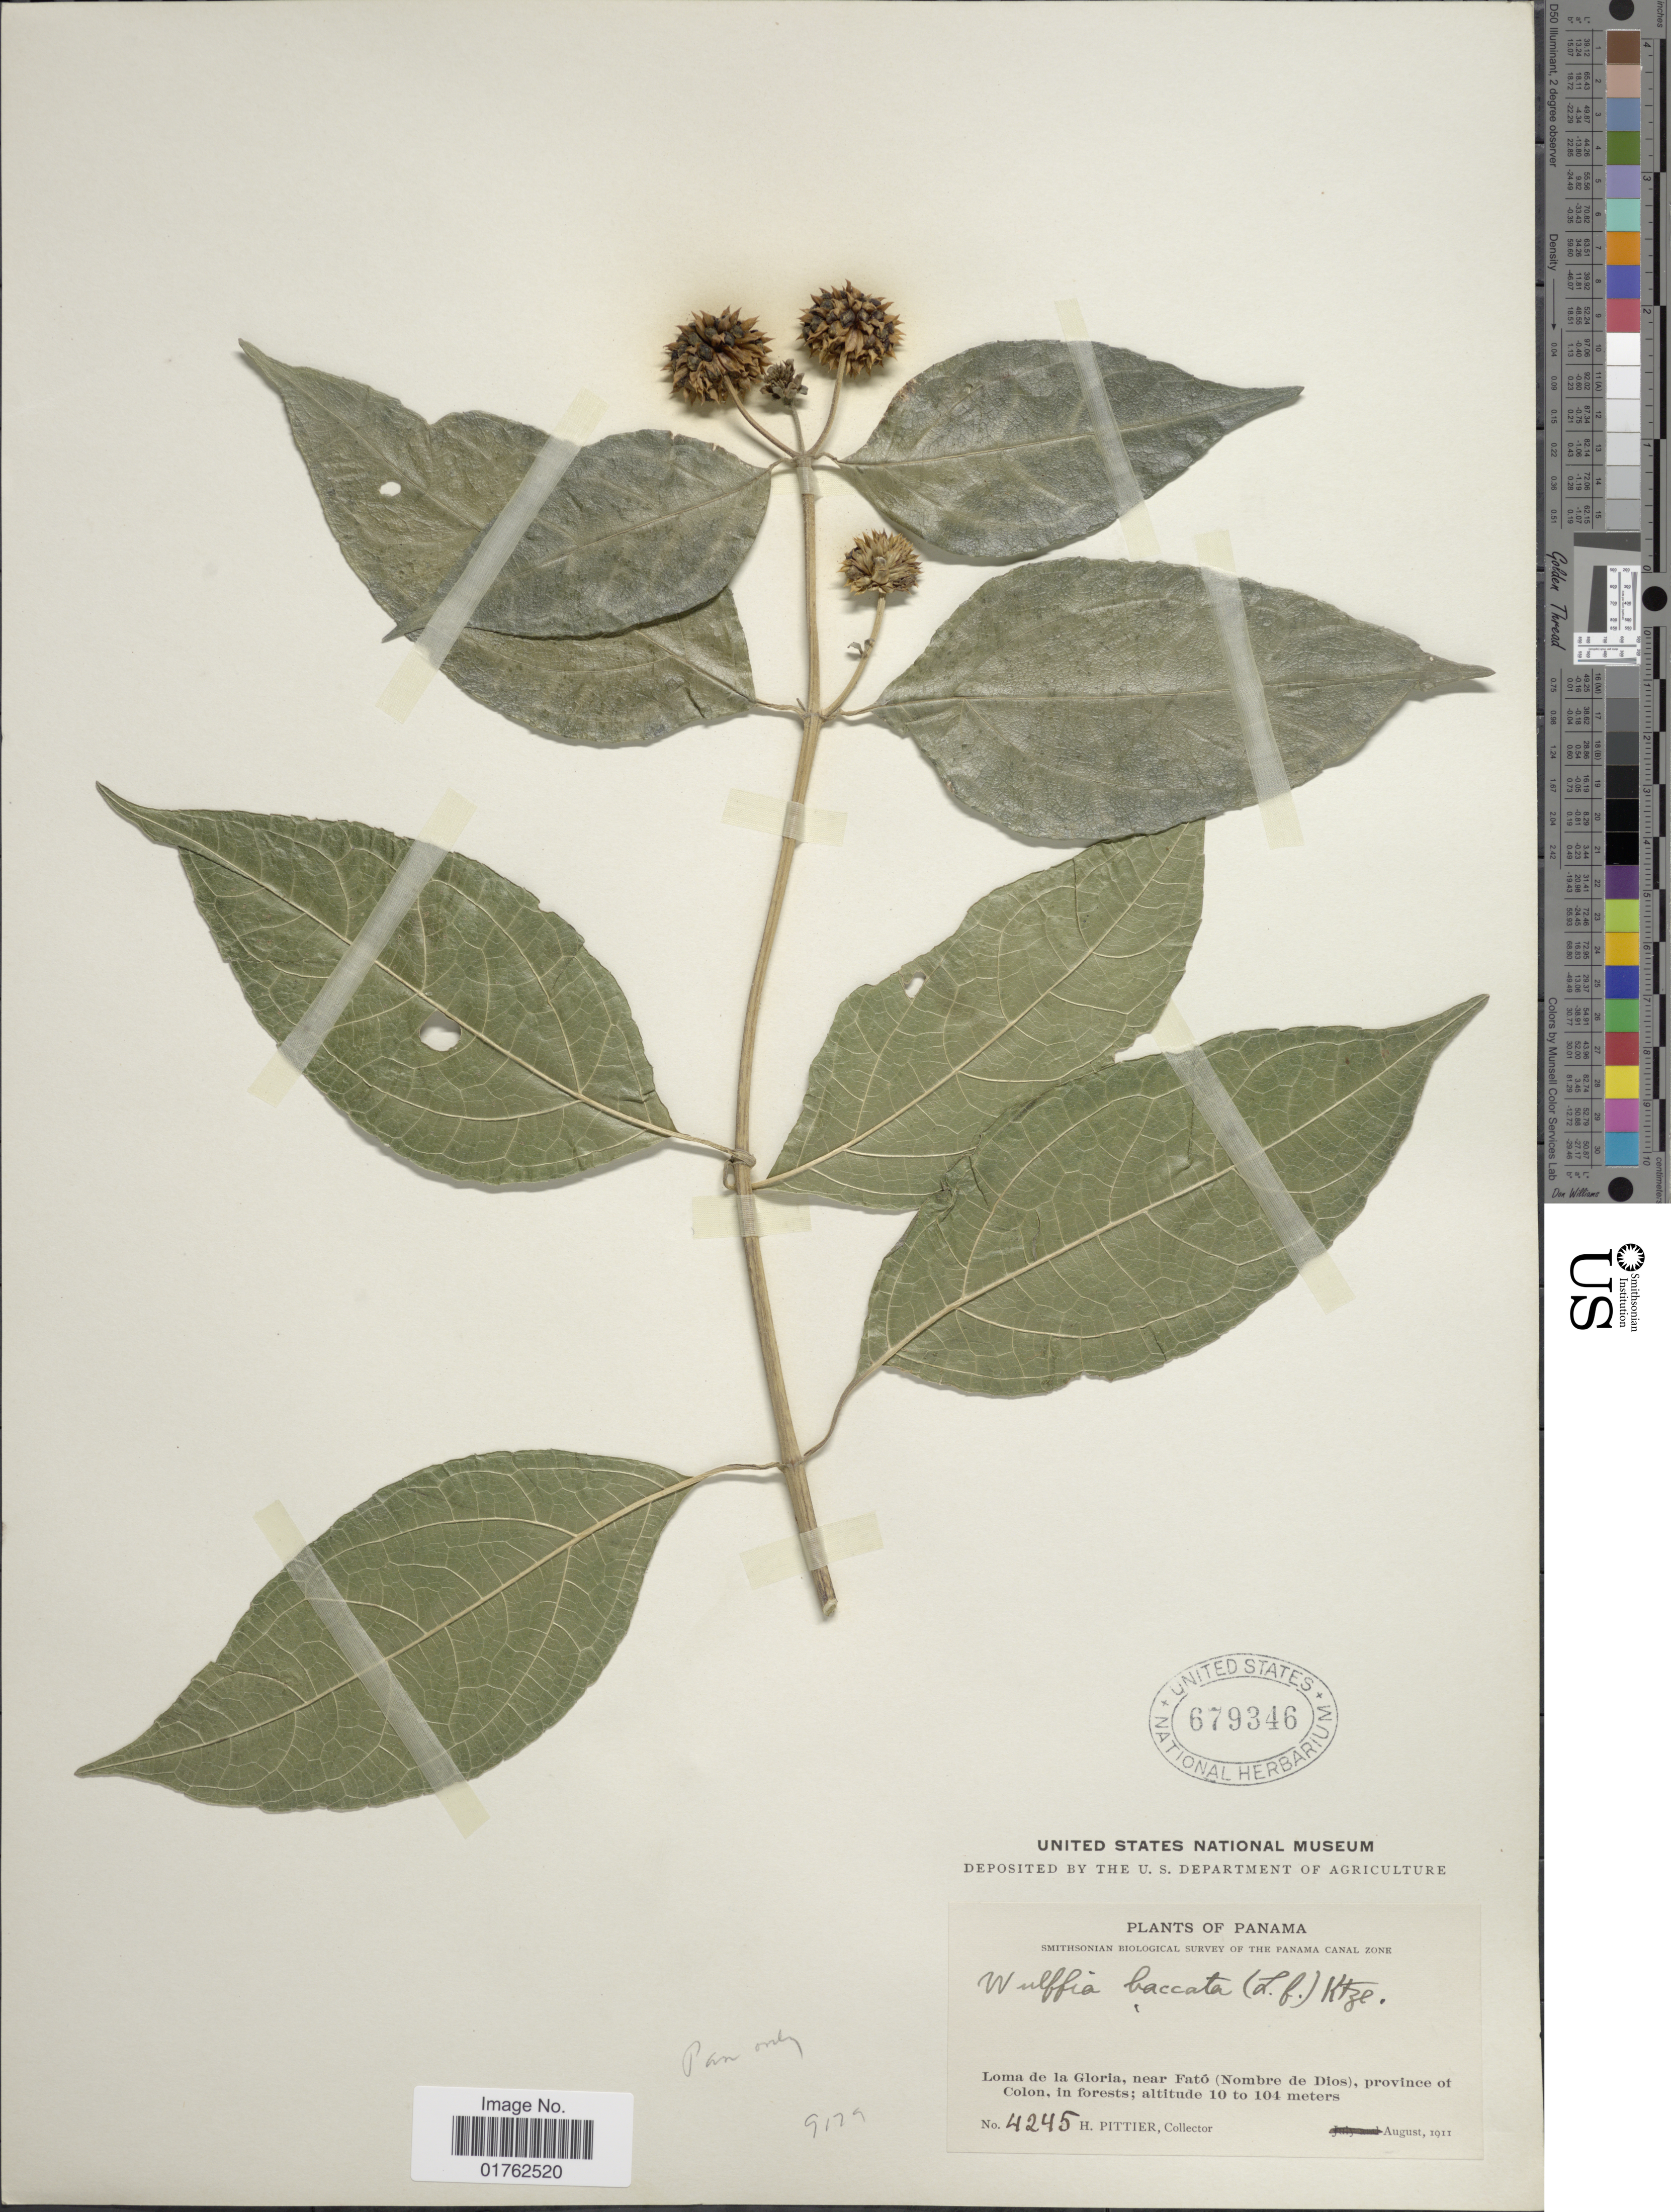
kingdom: Plantae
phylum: Tracheophyta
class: Magnoliopsida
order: Asterales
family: Asteraceae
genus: Wulffia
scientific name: Wulffia baccata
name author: (L. f.) Kuntze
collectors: H. F. Pittier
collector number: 4245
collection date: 1911-08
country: Panama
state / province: Colón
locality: Loma de La Gloria, near Fato (nombre de Dios), province of Colon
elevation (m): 10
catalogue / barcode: US 679346